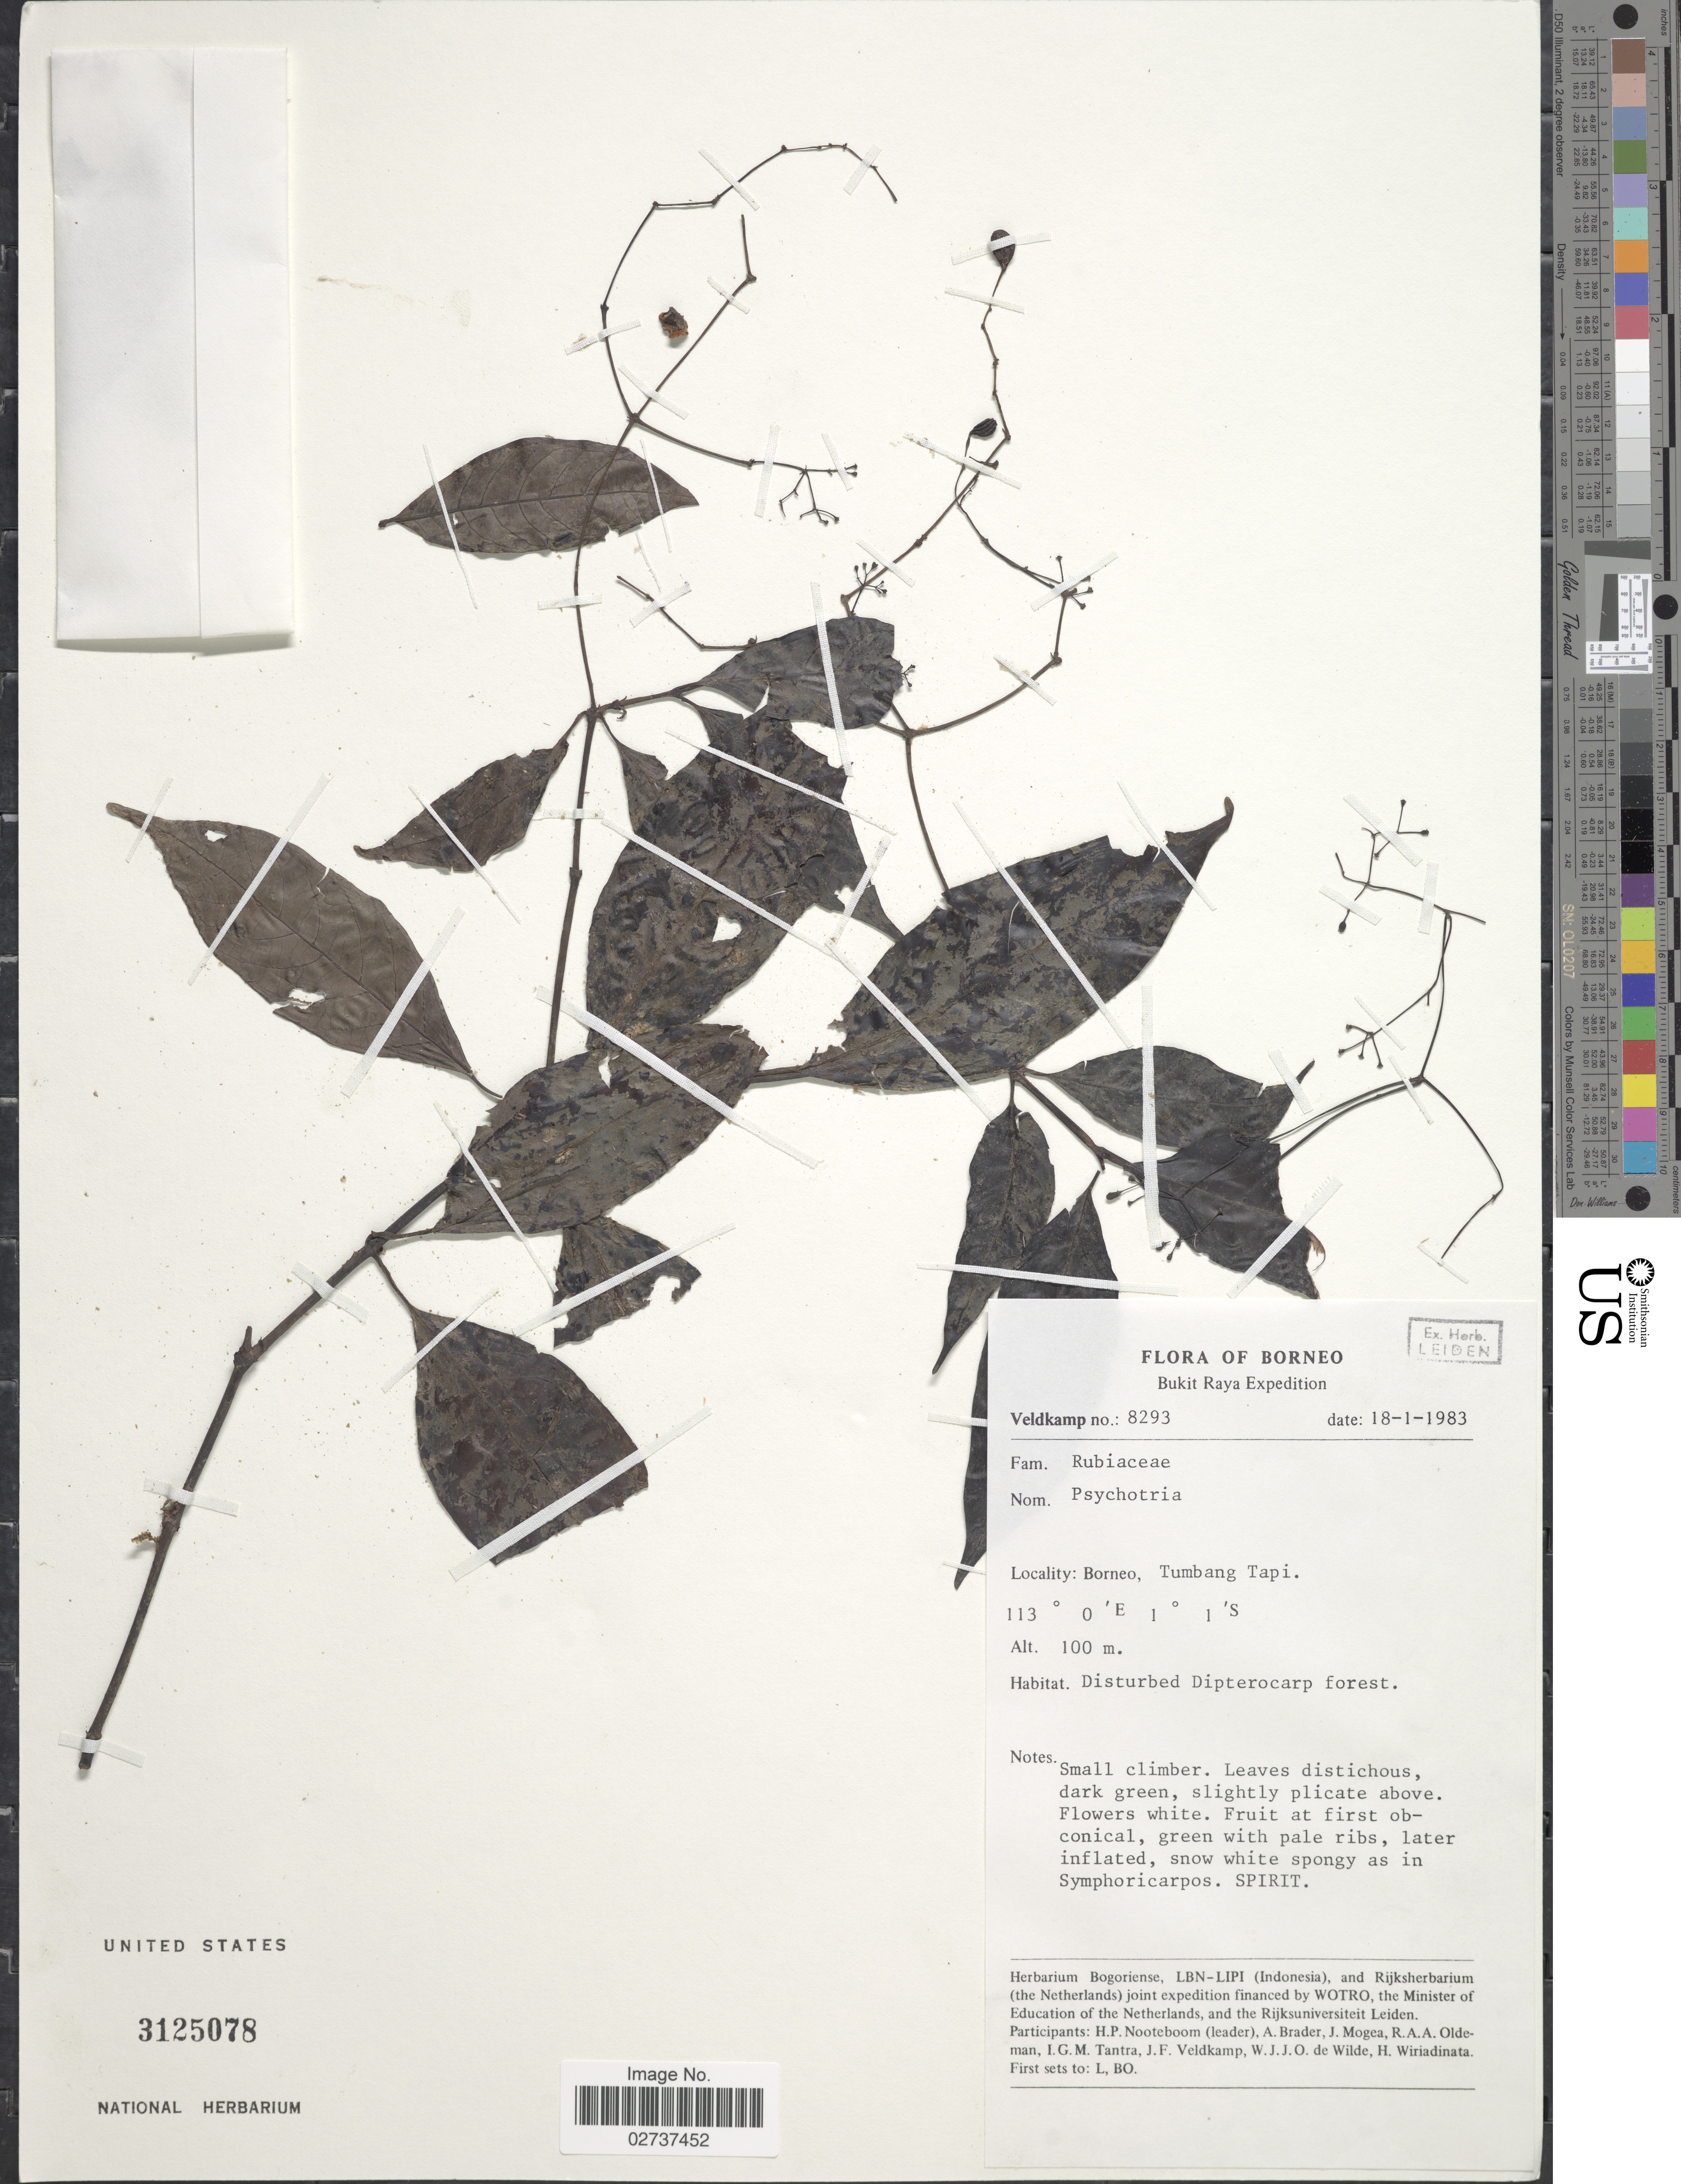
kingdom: Plantae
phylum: Tracheophyta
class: Magnoliopsida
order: Gentianales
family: Rubiaceae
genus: Psychotria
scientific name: Psychotria sp.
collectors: H. P. Nooteboom, A. Brader, J. Mogea, R. Oldeman & et al.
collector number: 8293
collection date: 1983-01-18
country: Indonesia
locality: Borneo. Tumbang Tapi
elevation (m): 100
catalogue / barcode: US 3125078